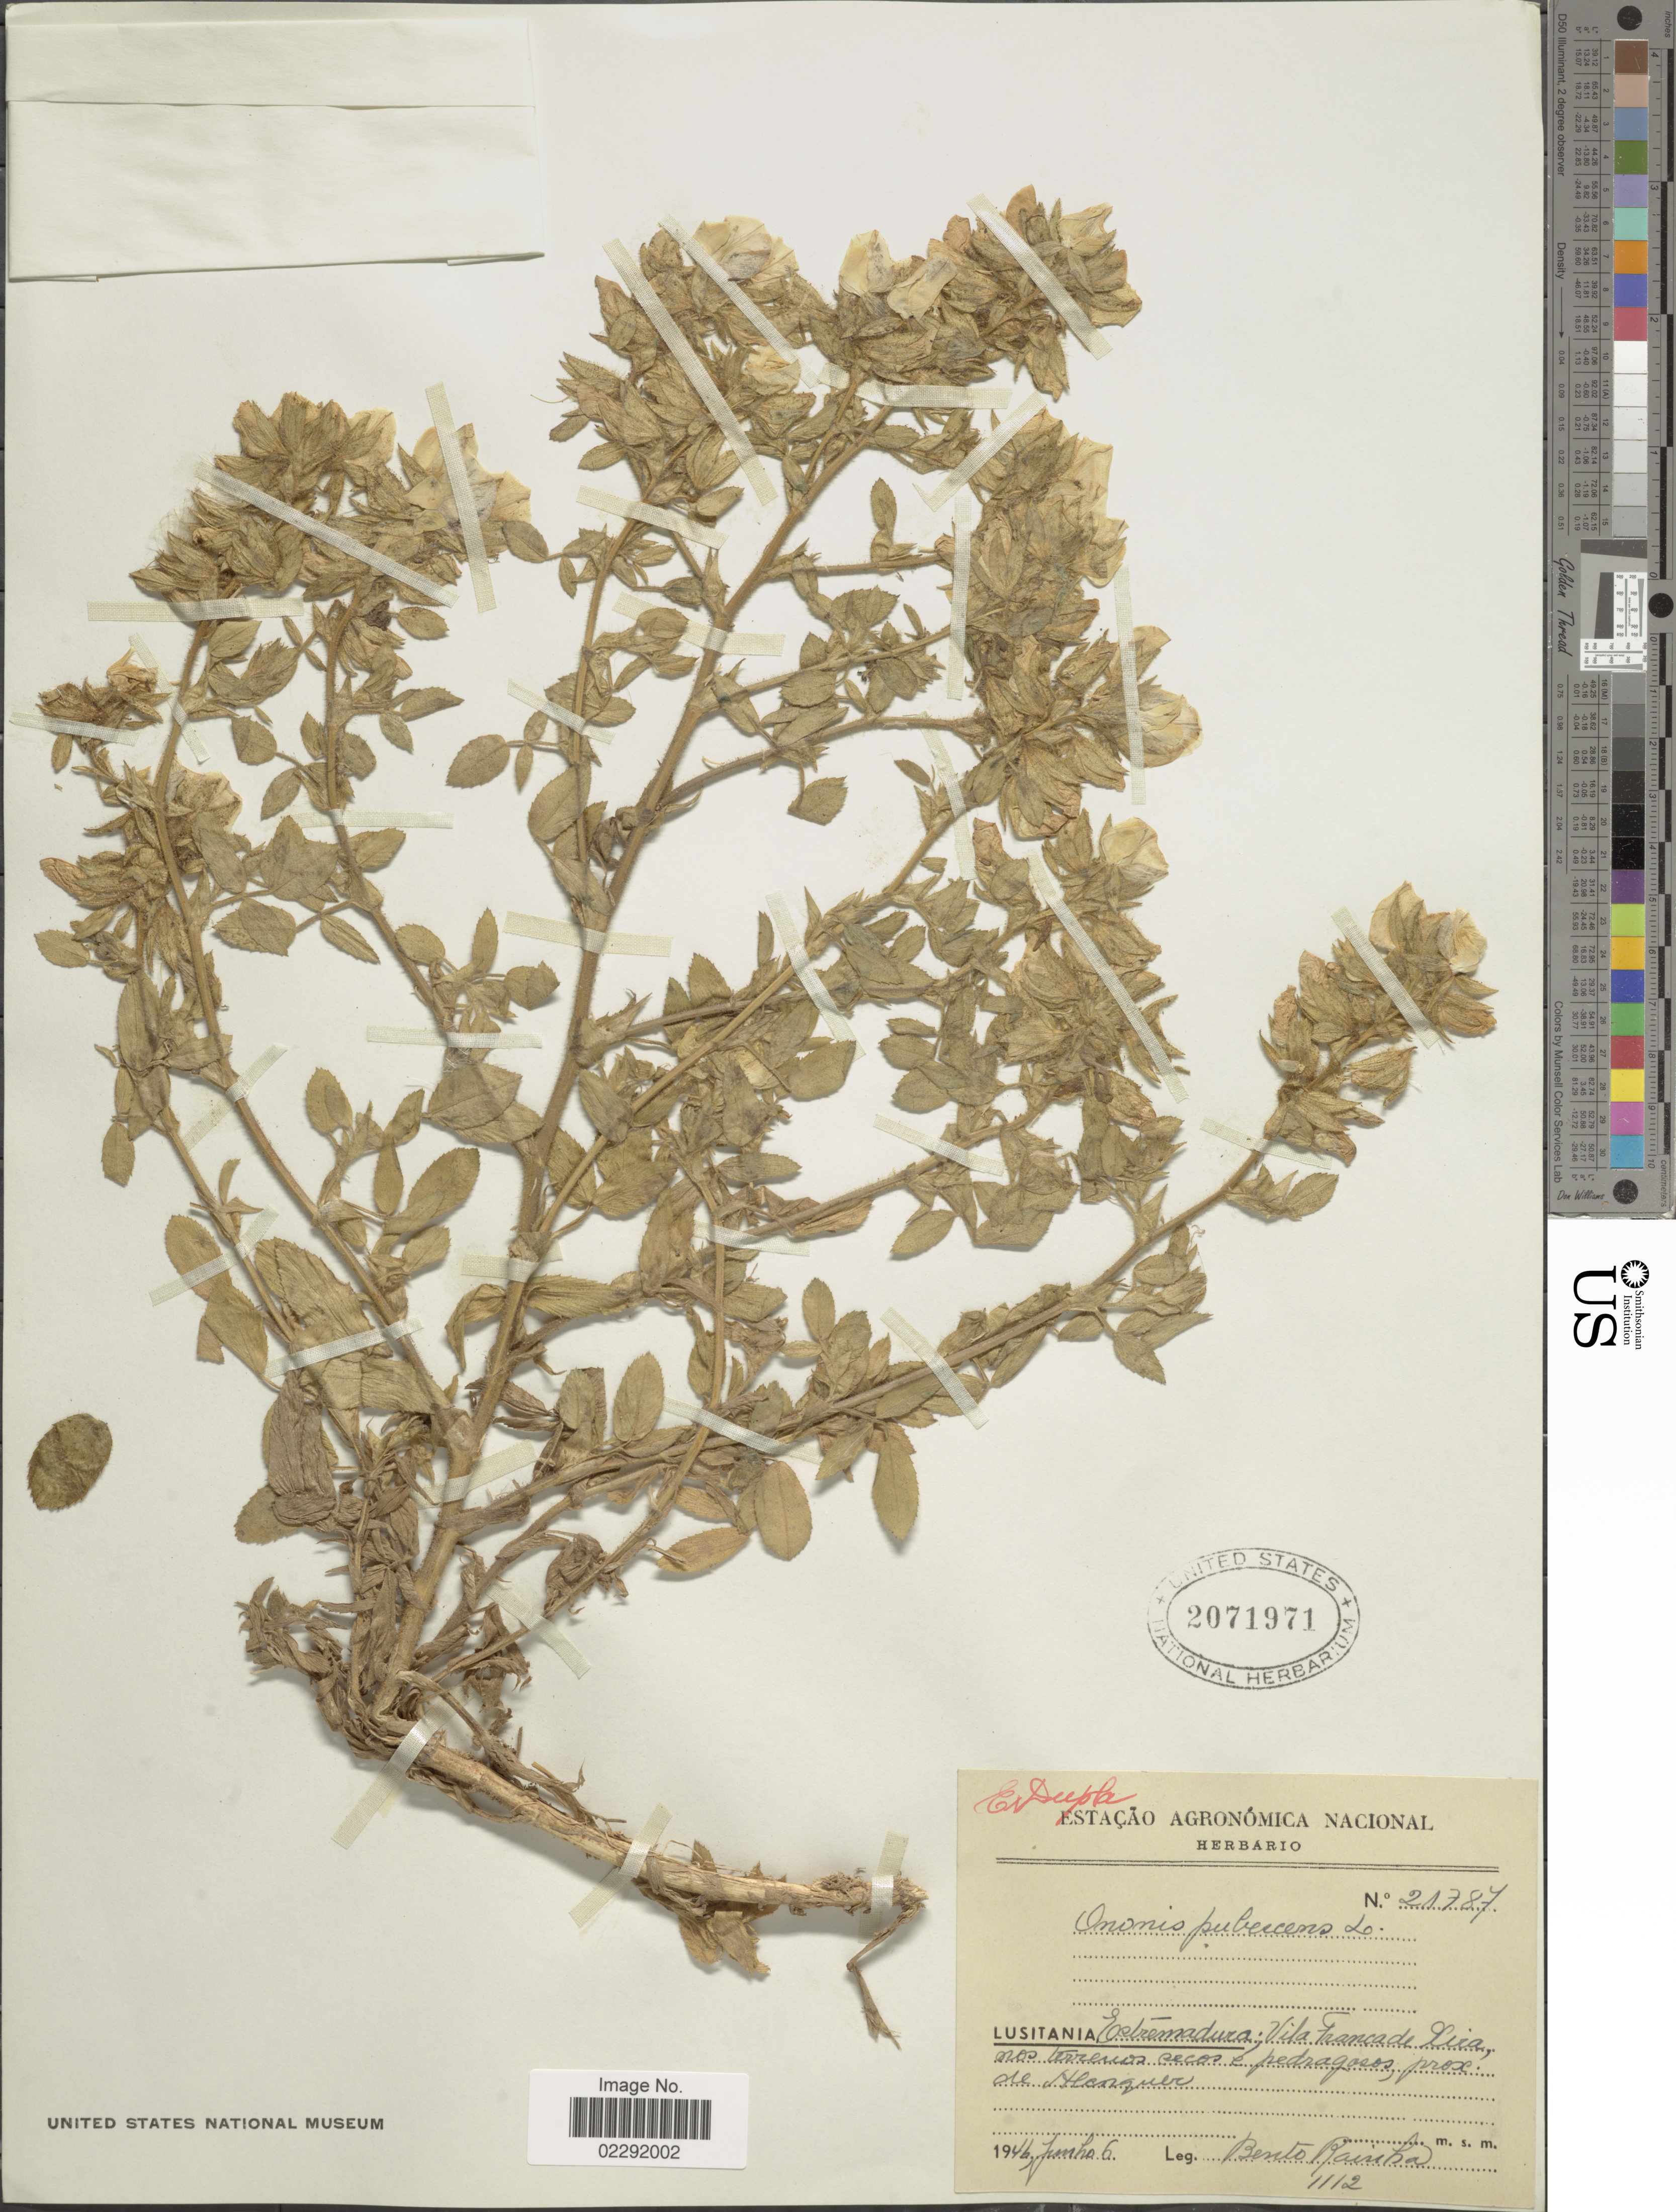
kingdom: Plantae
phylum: Tracheophyta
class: Magnoliopsida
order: Fabales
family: Fabaceae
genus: Ononis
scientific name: Ononis pubescens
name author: L.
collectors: B. Rainha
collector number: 1112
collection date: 1946-06-06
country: Portugal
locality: Lusitania, Estremadura: Vila Francade Xira, nos terrenos secos e pedragosos, prox. de Hlenquer. [interpreted]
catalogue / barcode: US 2071971